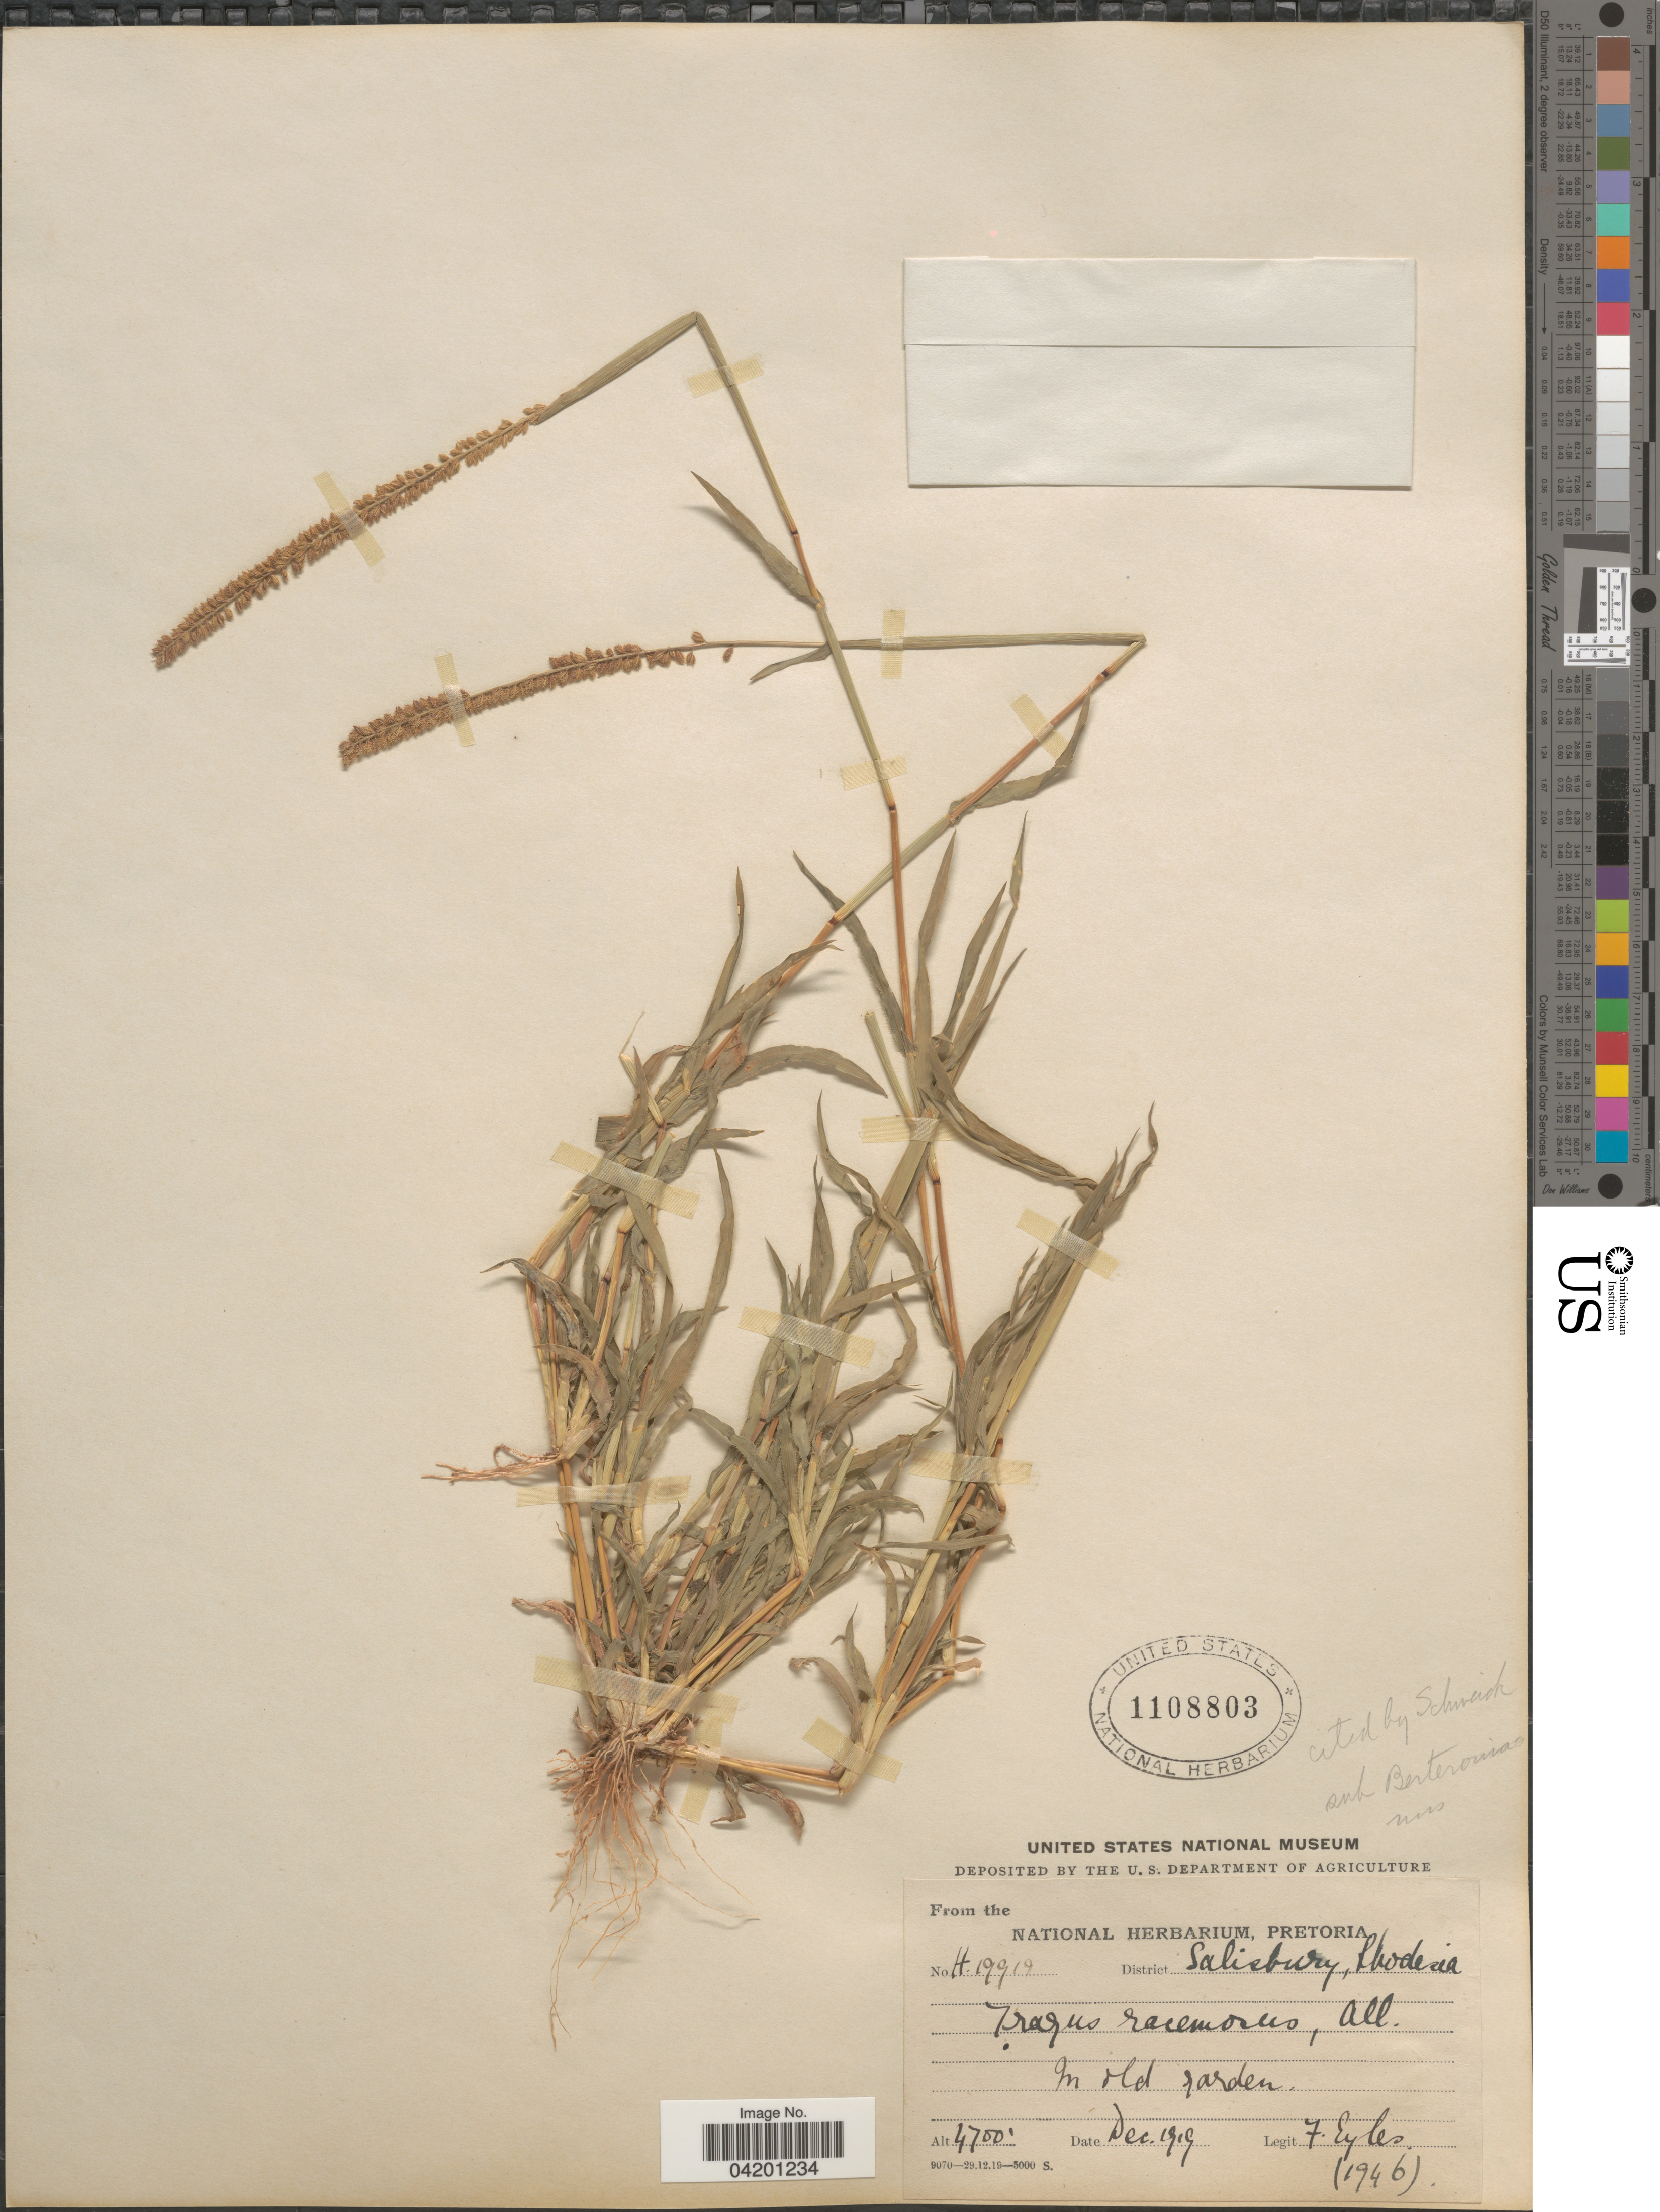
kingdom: Plantae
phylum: Tracheophyta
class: Liliopsida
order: Poales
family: Poaceae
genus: Tragus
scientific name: Tragus berteronianus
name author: Schult.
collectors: F. Eyles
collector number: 1946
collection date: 1919-12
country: Zimbabwe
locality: District Salisbury, Rhodesia. In old garden.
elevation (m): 1433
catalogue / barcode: US 1108803